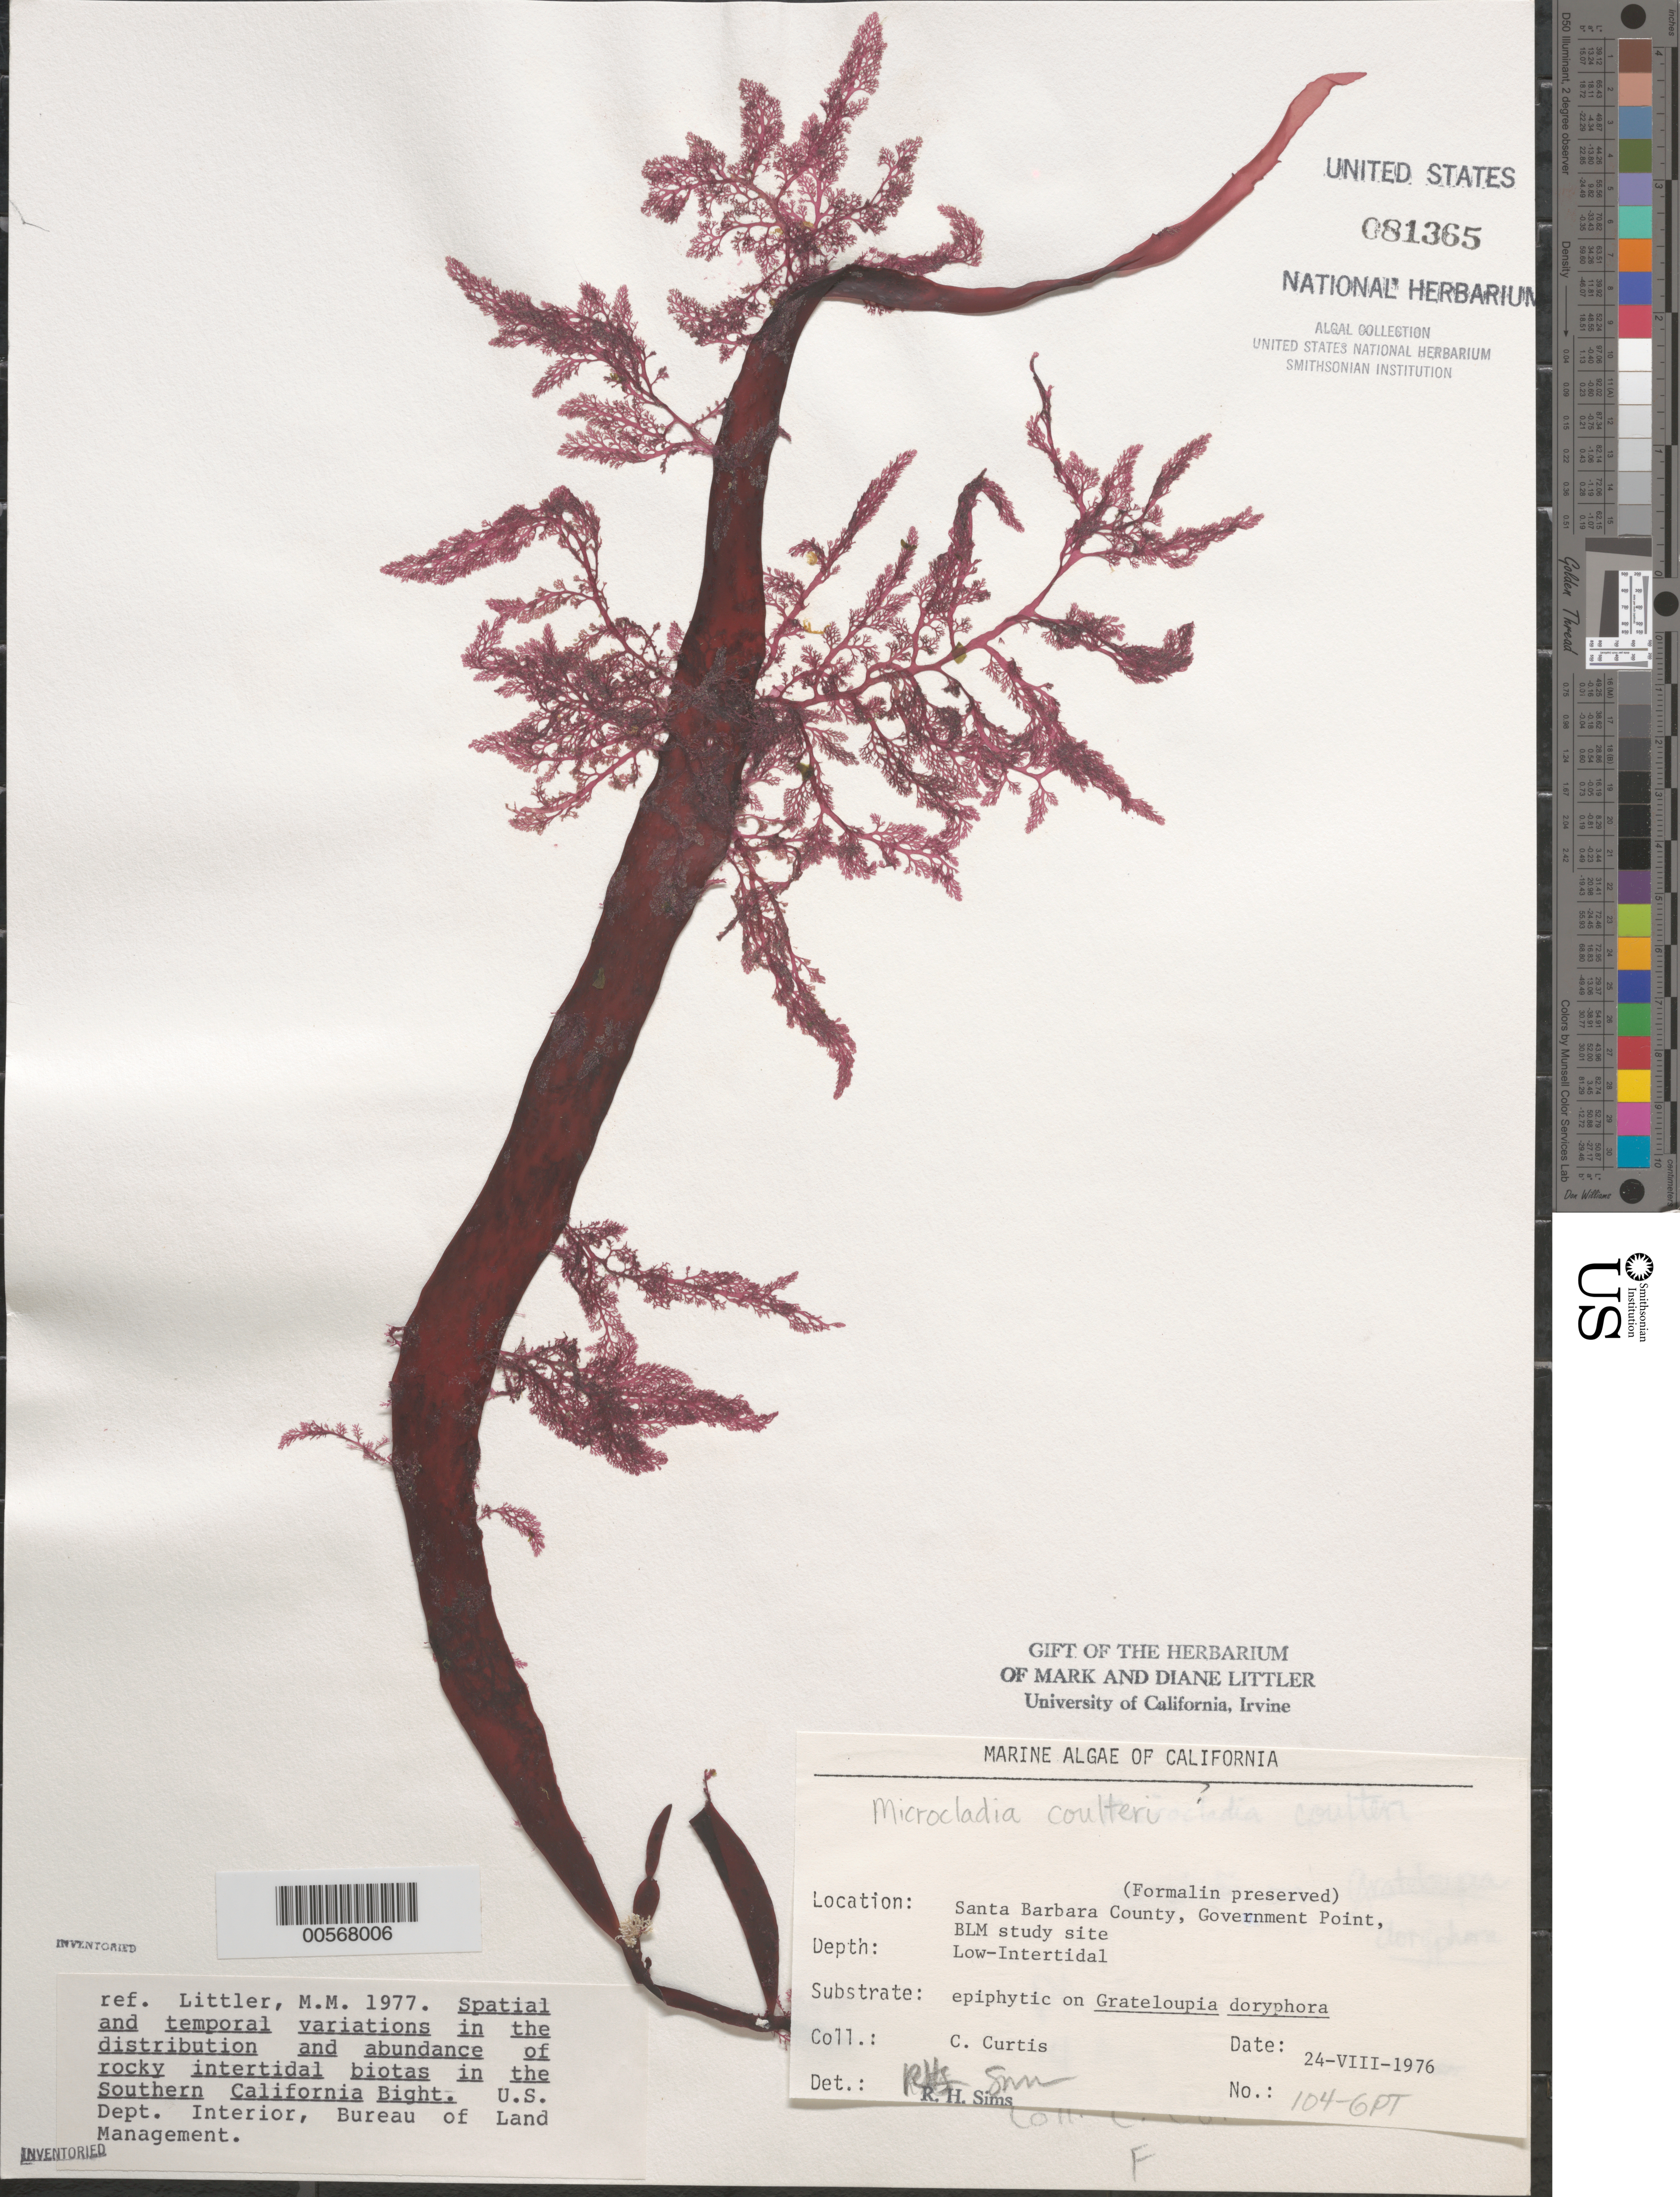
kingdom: Plantae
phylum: Rhodophyta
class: Florideophyceae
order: Ceramiales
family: Ceramiaceae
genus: Microcladia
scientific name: Microcladia coulteri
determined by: Sims, Robert H.; Murray, S. N.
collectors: C. Curtis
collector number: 104-gpt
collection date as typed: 24 Aug 1976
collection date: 1976-08-24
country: United States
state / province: California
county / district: Santa Barbara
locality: Government Point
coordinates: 34 26'31"N, 120 24'06"W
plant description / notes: BLM-SOCALBIGHT Rocky Intertidal Survey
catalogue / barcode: US 81365